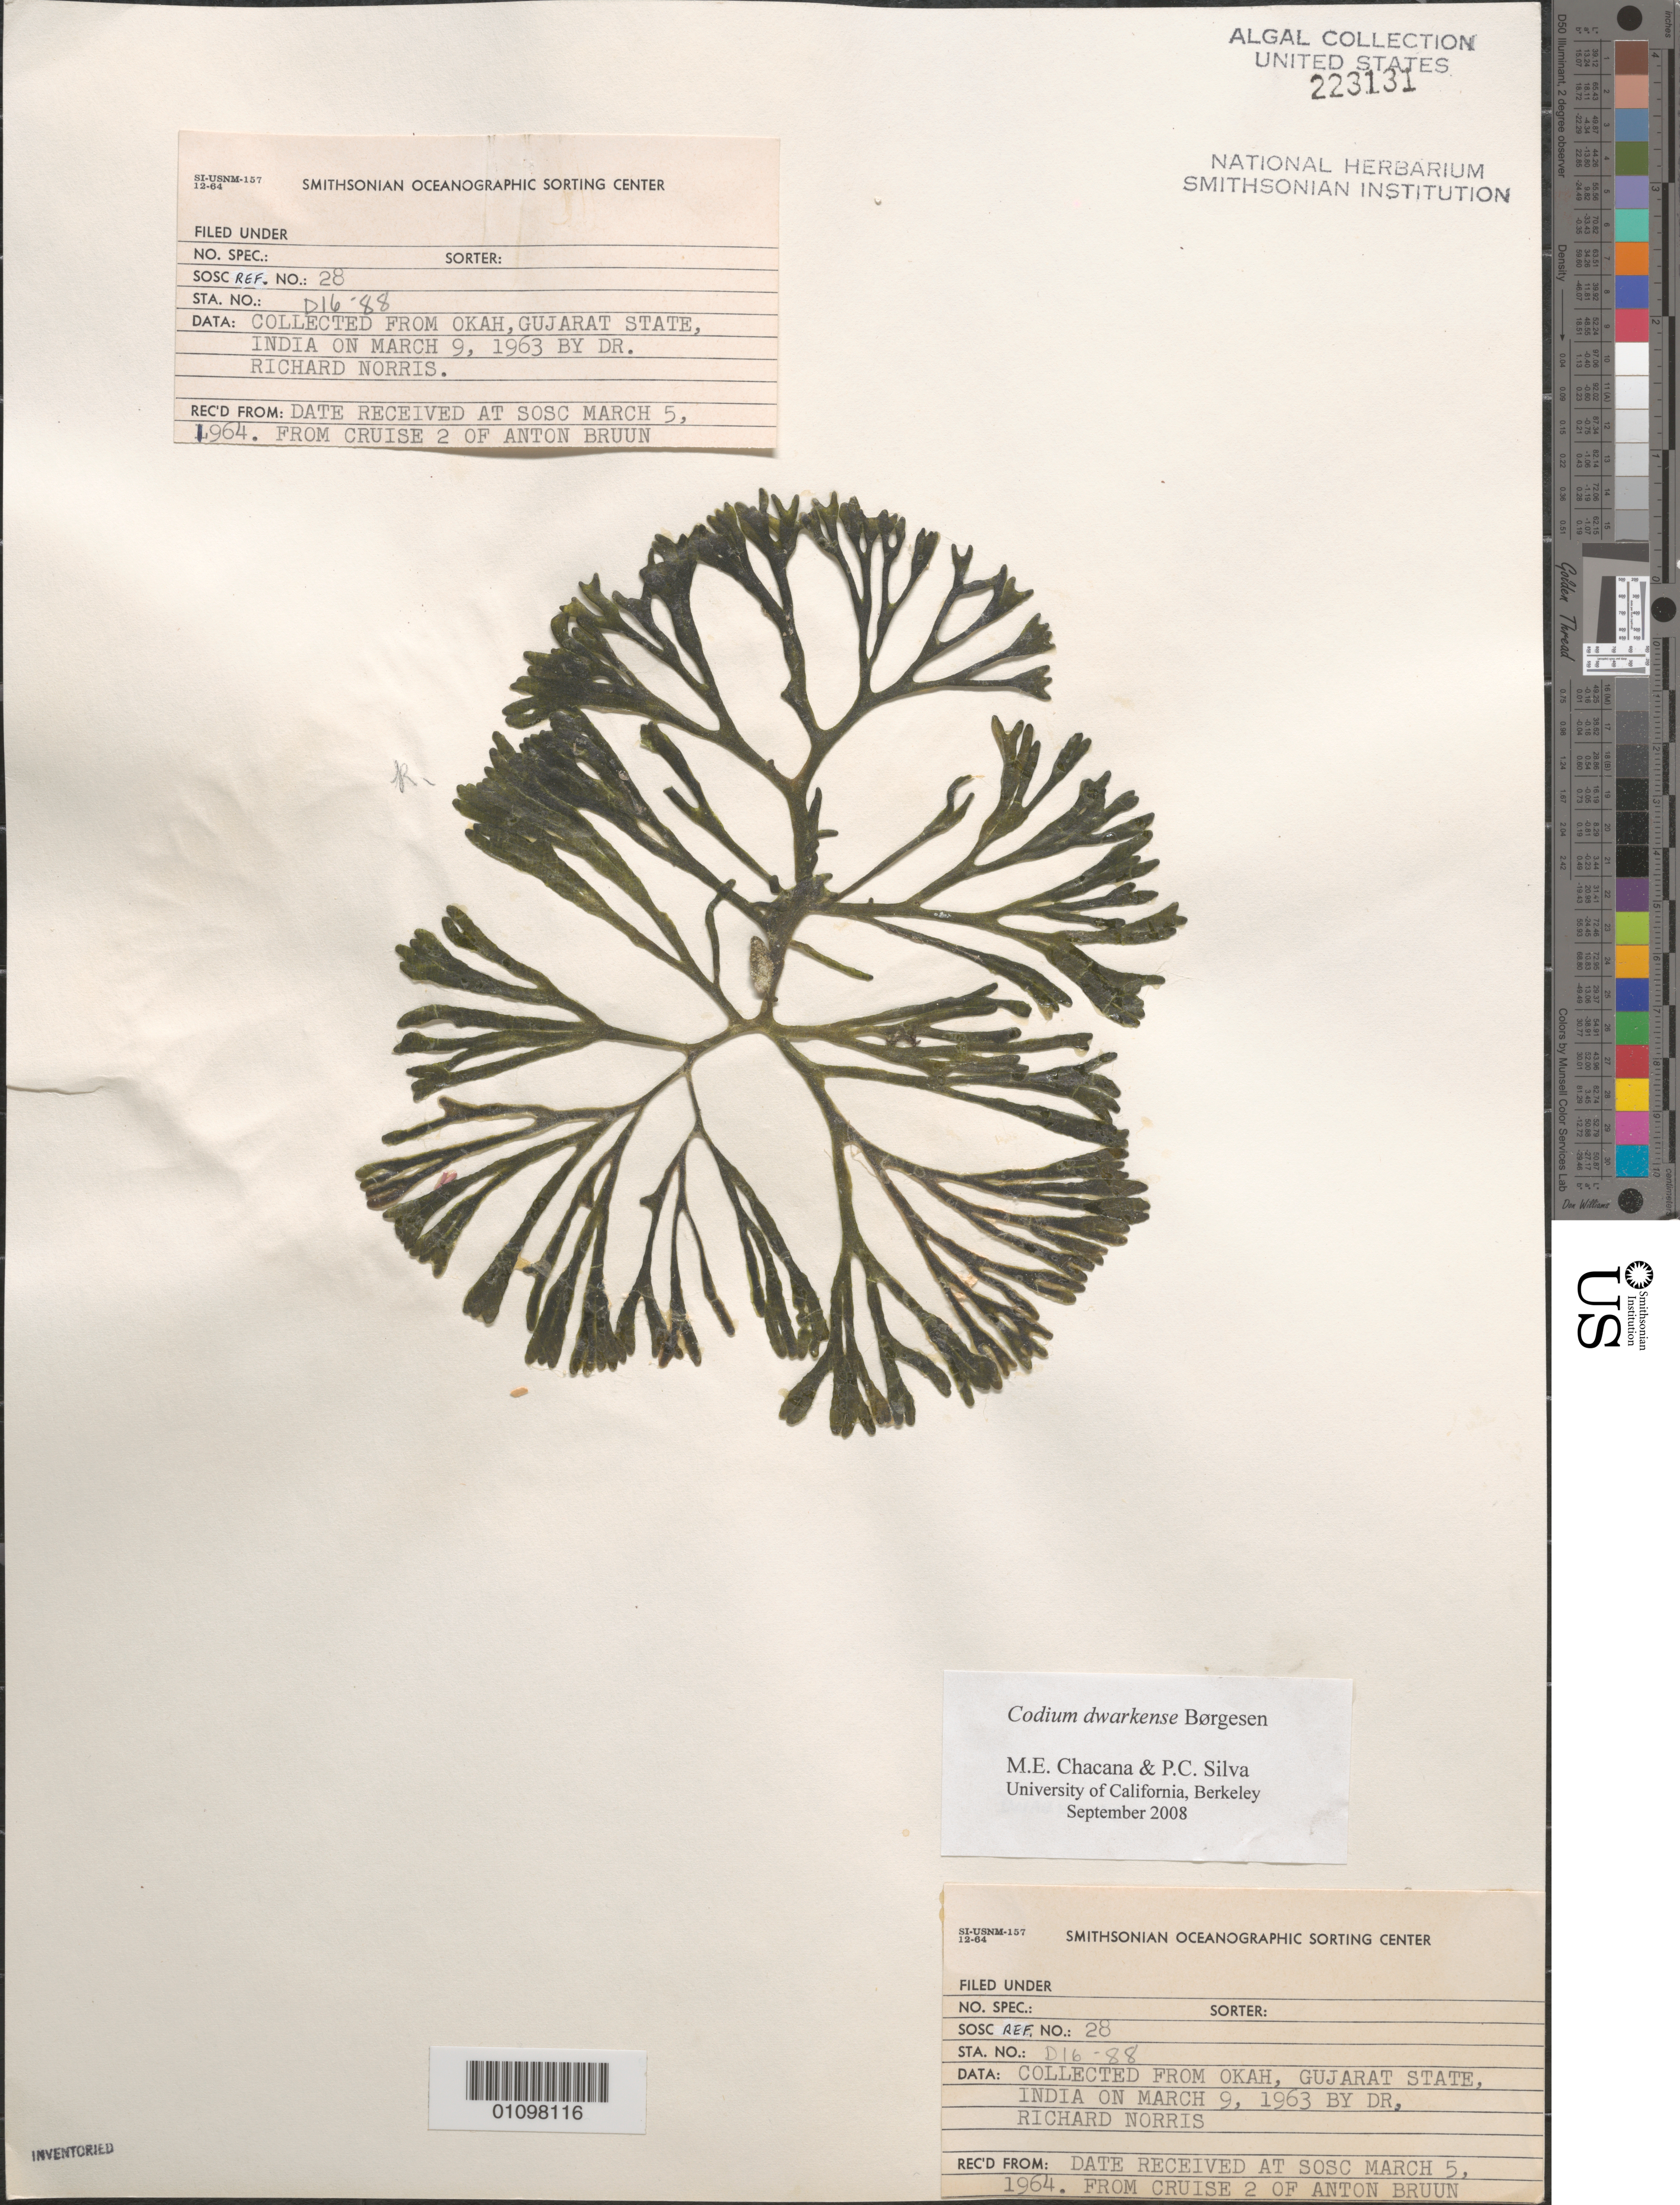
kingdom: Plantae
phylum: Chlorophyta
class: Ulvophyceae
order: Bryopsidales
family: Codiaceae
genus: Codium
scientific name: Codium dwarkense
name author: Børgesen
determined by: Chacana, M. E.; Silva, P. C.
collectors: R. E. Norris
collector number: Station D16-88 & SOSC Ref 28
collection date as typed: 09 Mar 1963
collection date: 1963-03-09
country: India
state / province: Gujarat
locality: Okah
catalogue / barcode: US 223131